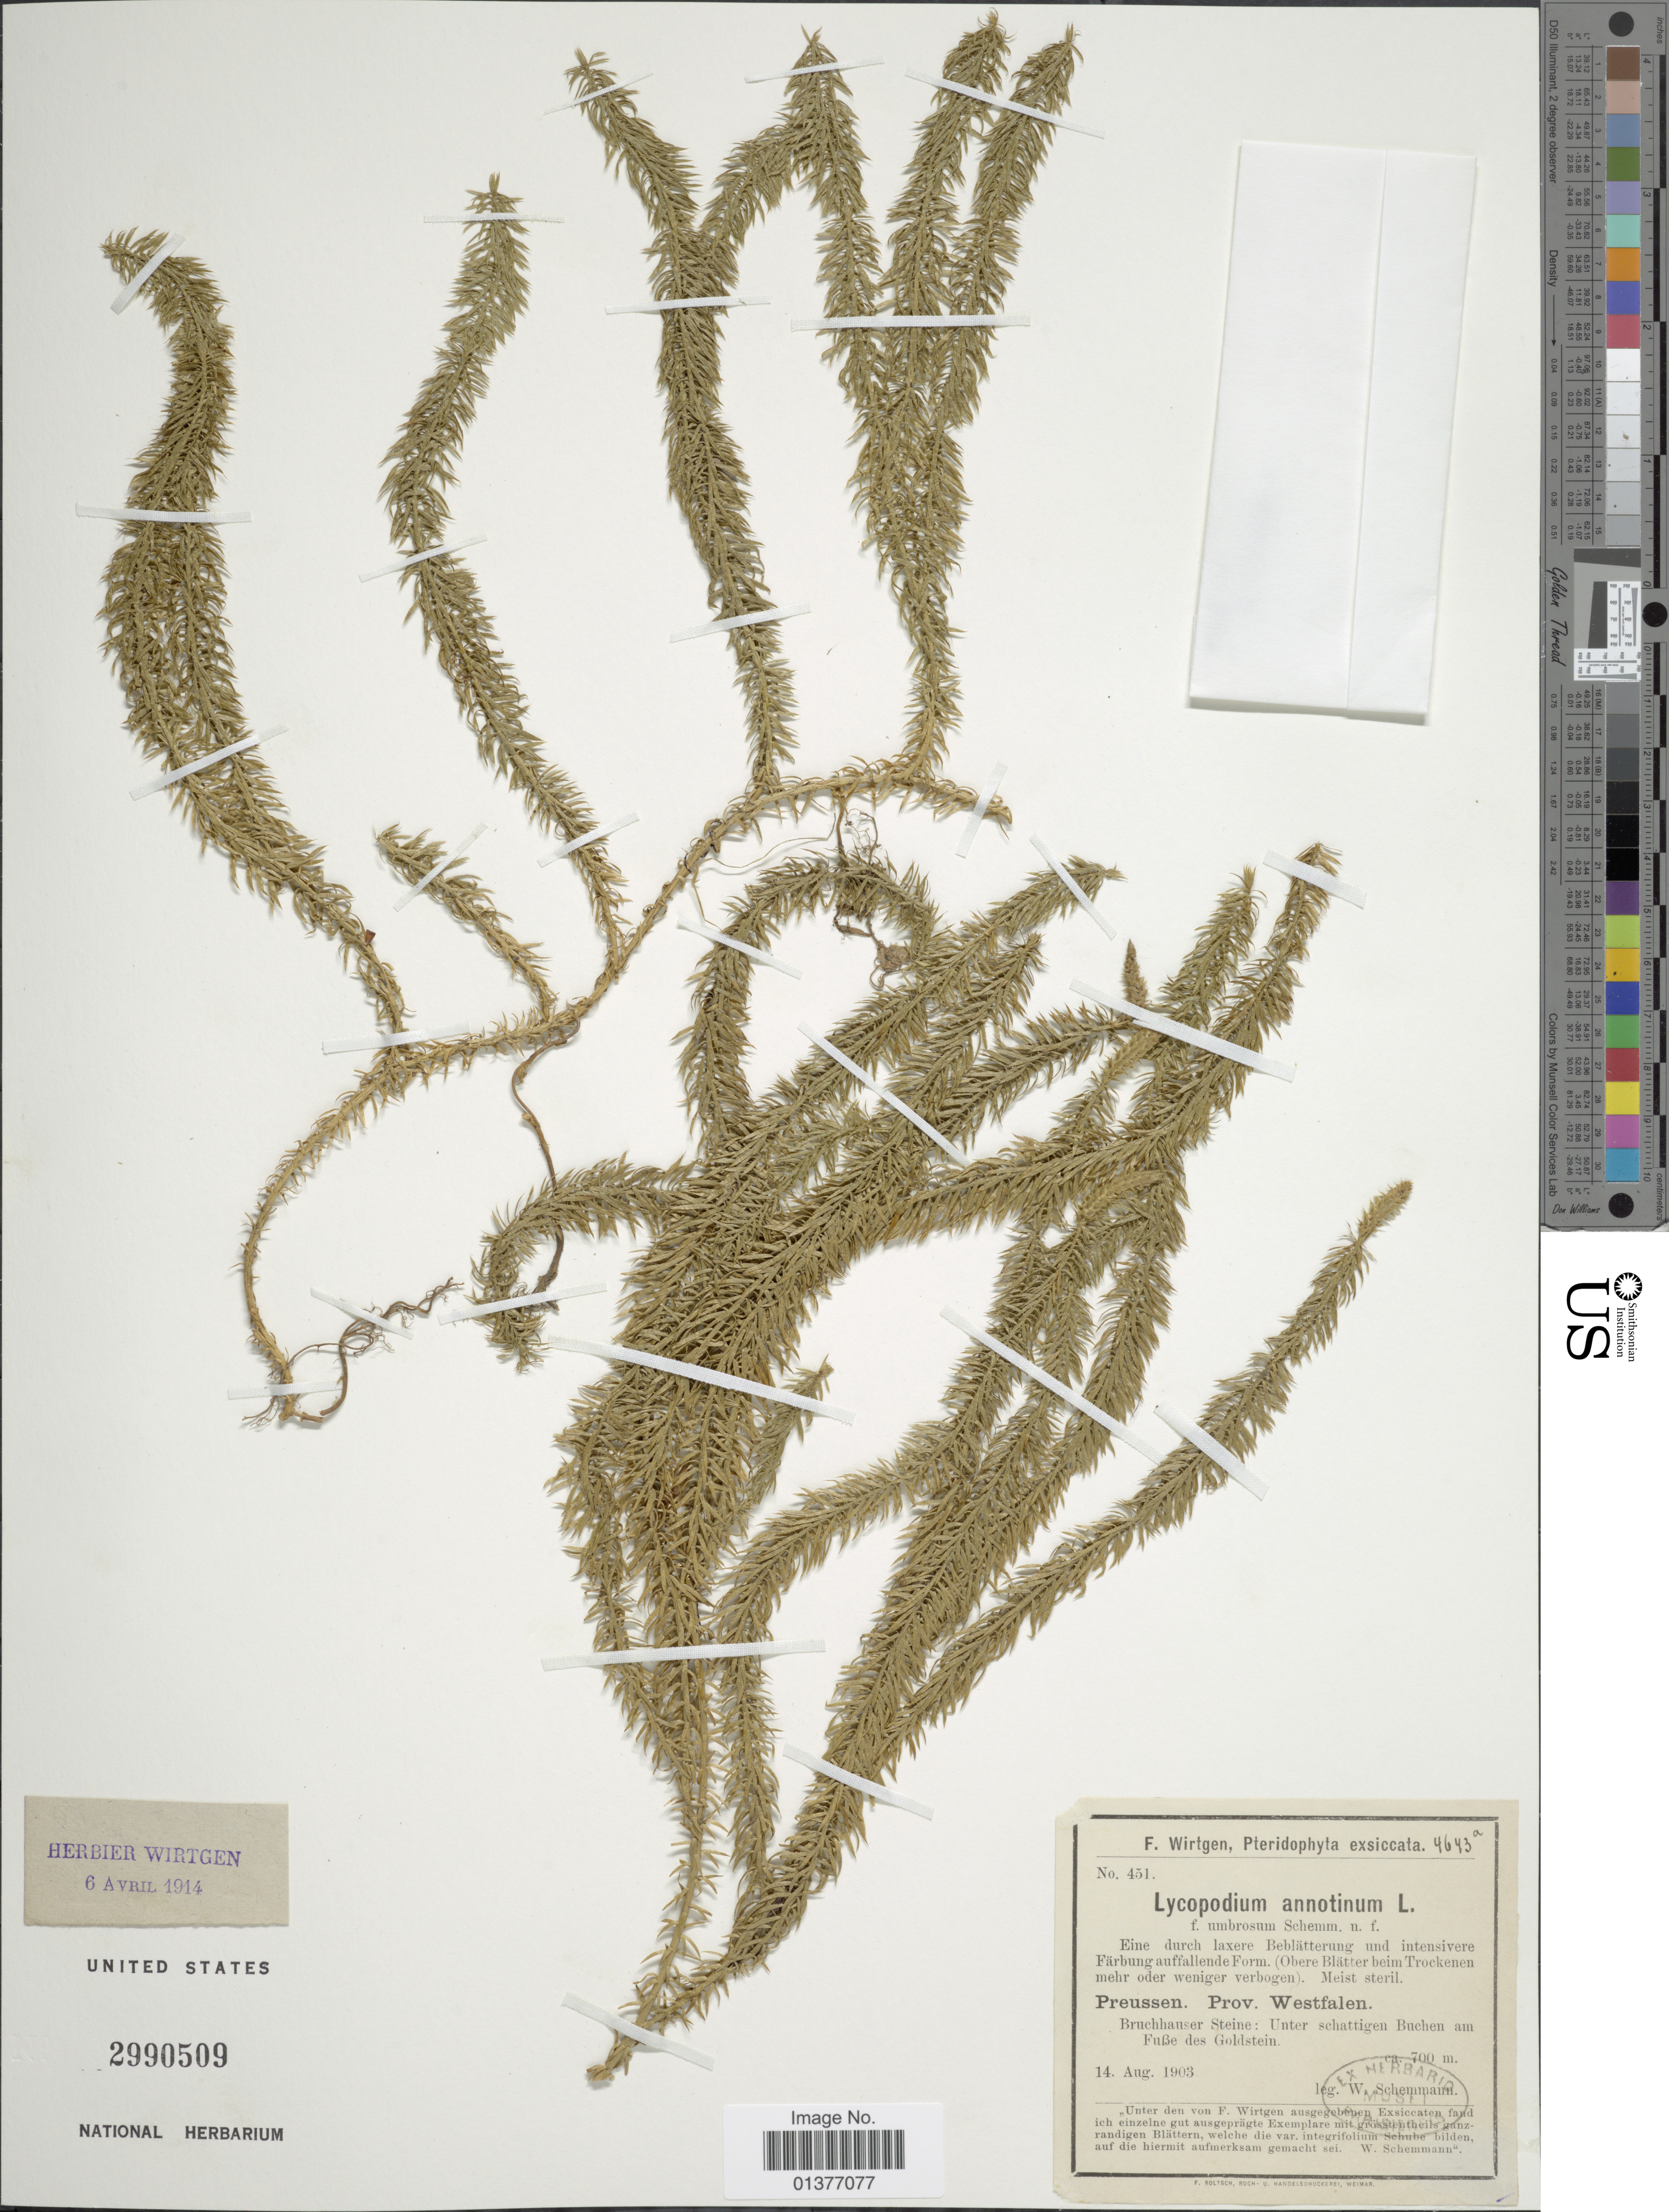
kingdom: Plantae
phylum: Tracheophyta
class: Lycopodiopsida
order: Lycopodiales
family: Lycopodiaceae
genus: Spinulum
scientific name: Spinulum annotinum subsp. annotinum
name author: (L.) A. Haines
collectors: W. Schemmann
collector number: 451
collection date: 1903-08-14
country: South Africa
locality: Preussen, Prov. Westfalen, Bruchhauser Steine: Unter schattigen Buchen am Fuße des Goldstein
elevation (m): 700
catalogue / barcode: US 2990509